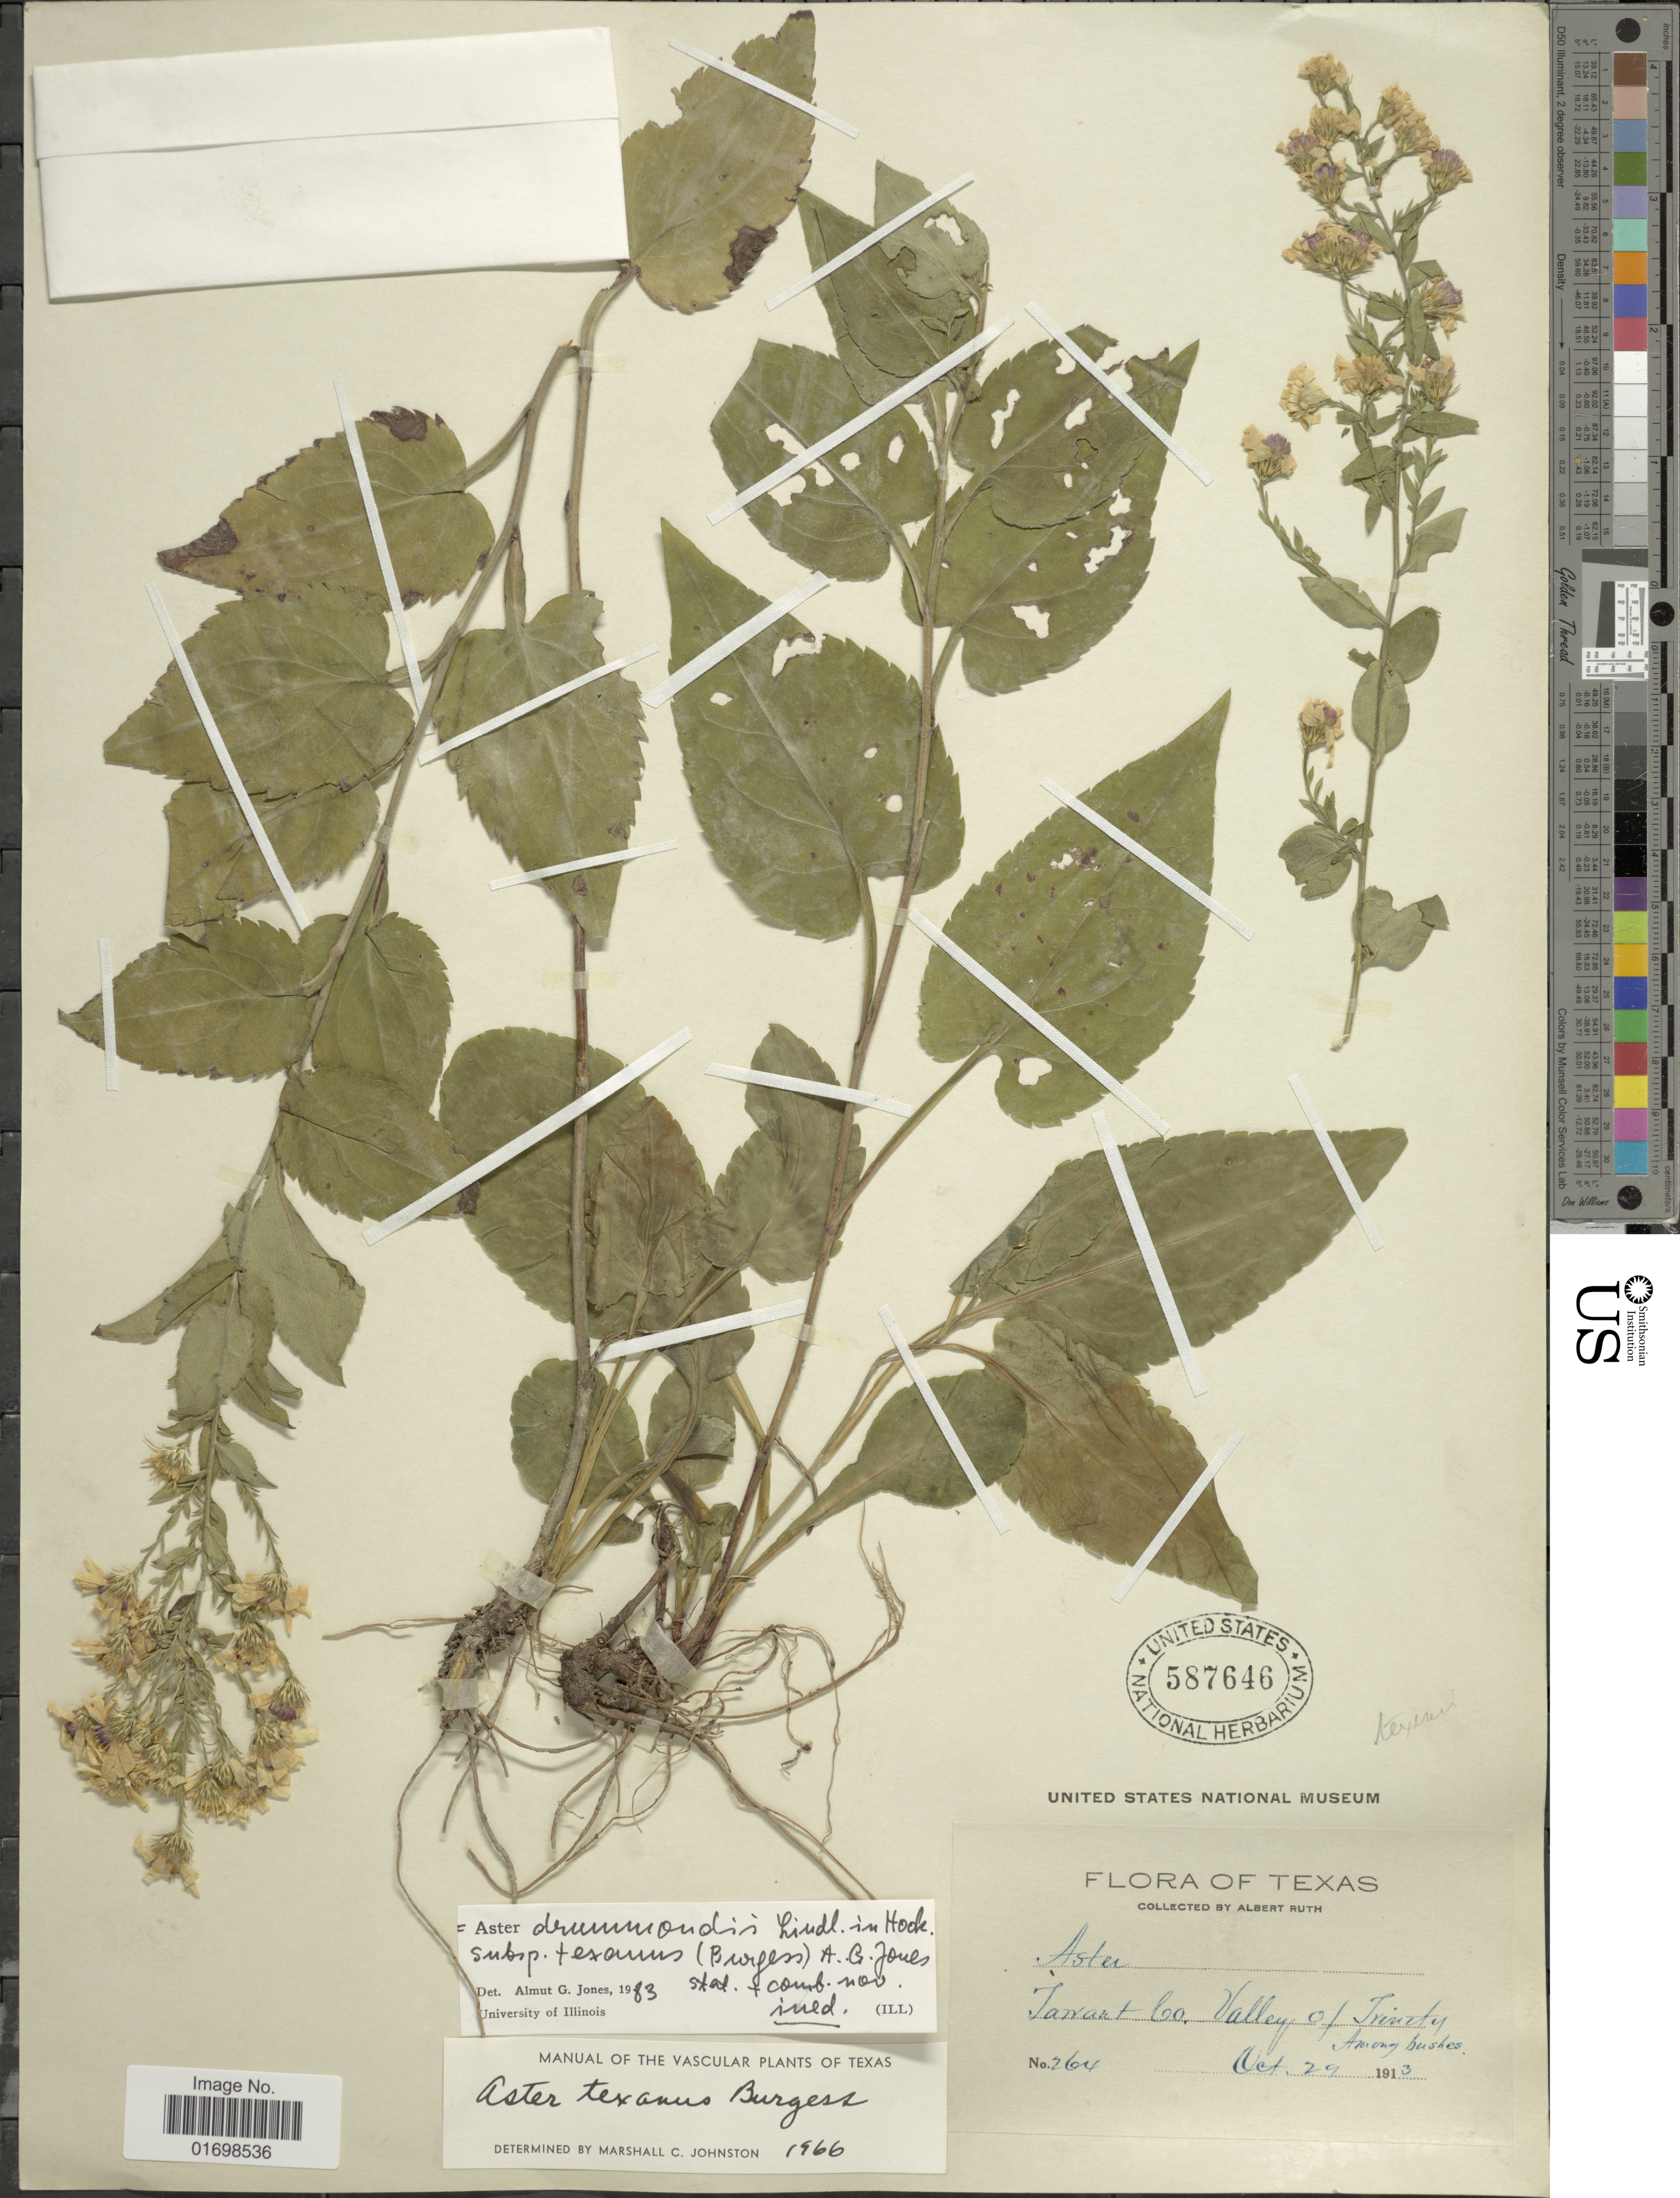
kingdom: Plantae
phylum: Tracheophyta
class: Magnoliopsida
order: Asterales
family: Asteraceae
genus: Symphyotrichum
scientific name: Symphyotrichum drummondii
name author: (Lindl.) G.L. Nesom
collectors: A. Ruth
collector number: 264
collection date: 1913-10-29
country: United States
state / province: Texas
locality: Tarrant Co, Valley of Trinity, Among bushes.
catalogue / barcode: US 587646